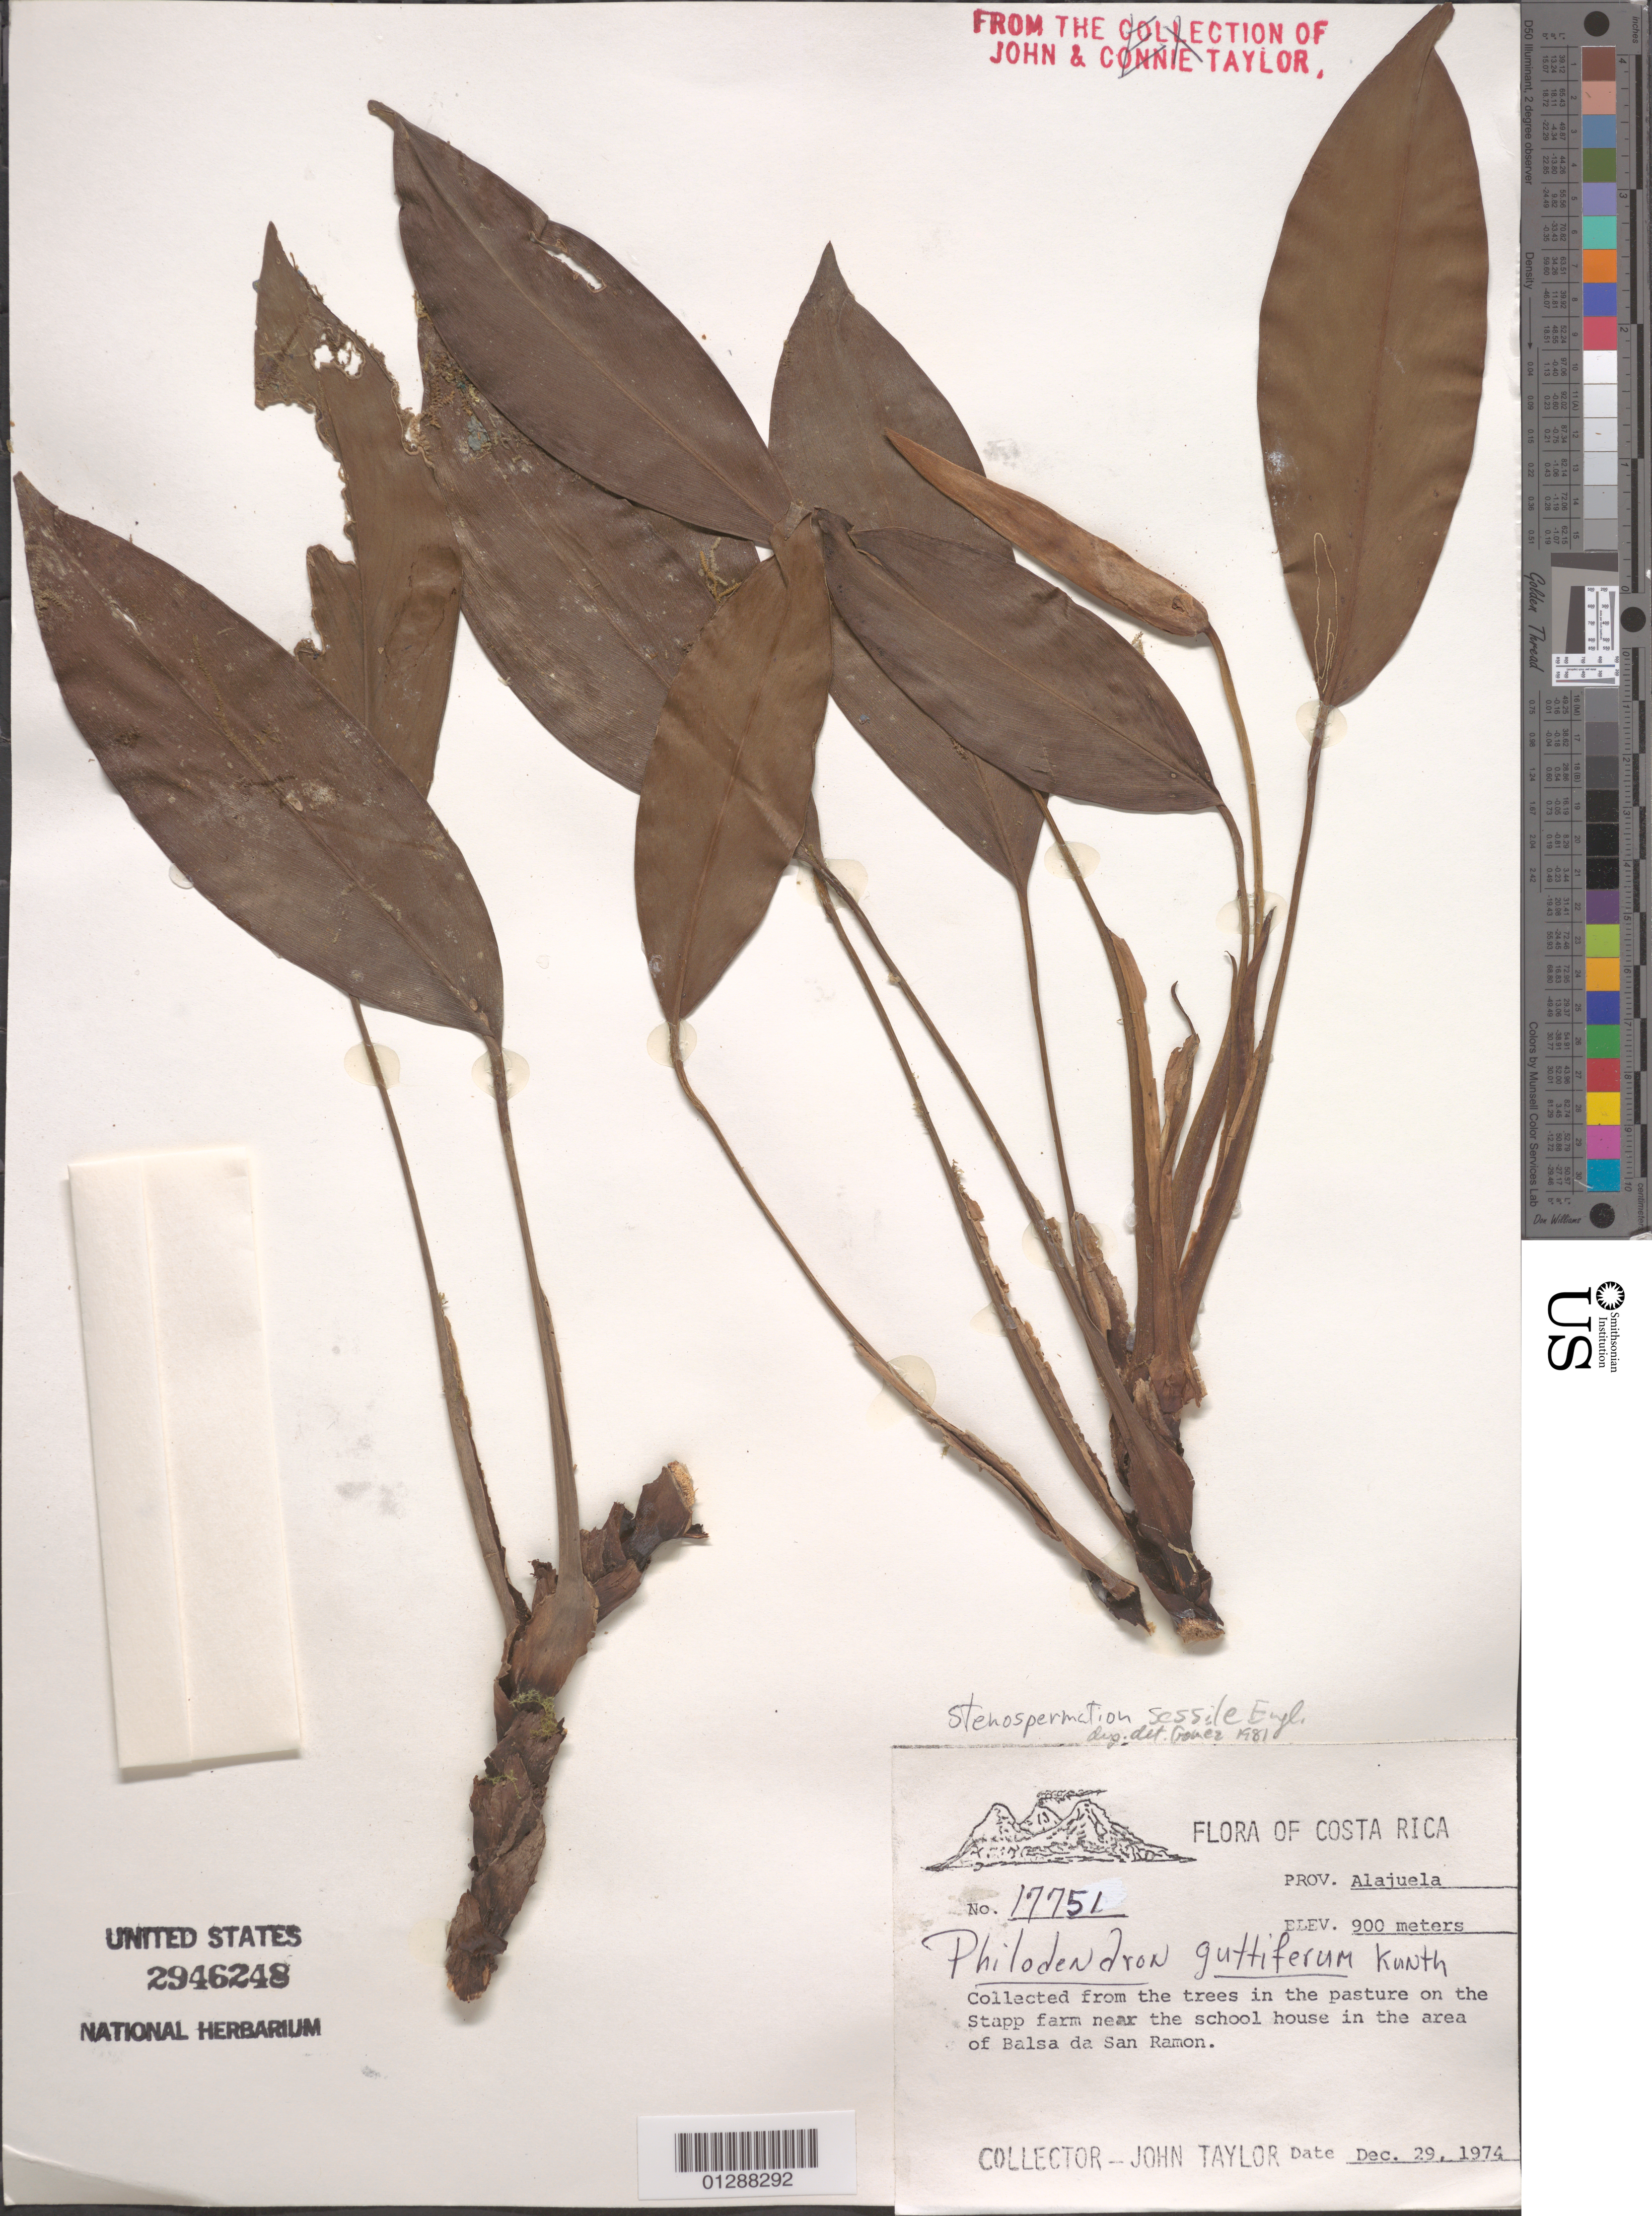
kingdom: Plantae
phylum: Tracheophyta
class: Liliopsida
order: Alismatales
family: Araceae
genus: Stenospermation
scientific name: Stenospermation sessile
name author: Engl.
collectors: J. Taylor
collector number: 17751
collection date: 1974-12-29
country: Costa Rica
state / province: Alajuela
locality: In the pasture on the Stapp farm near the school house in the area of Balsa da San Ramon.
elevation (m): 900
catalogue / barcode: US 2946248